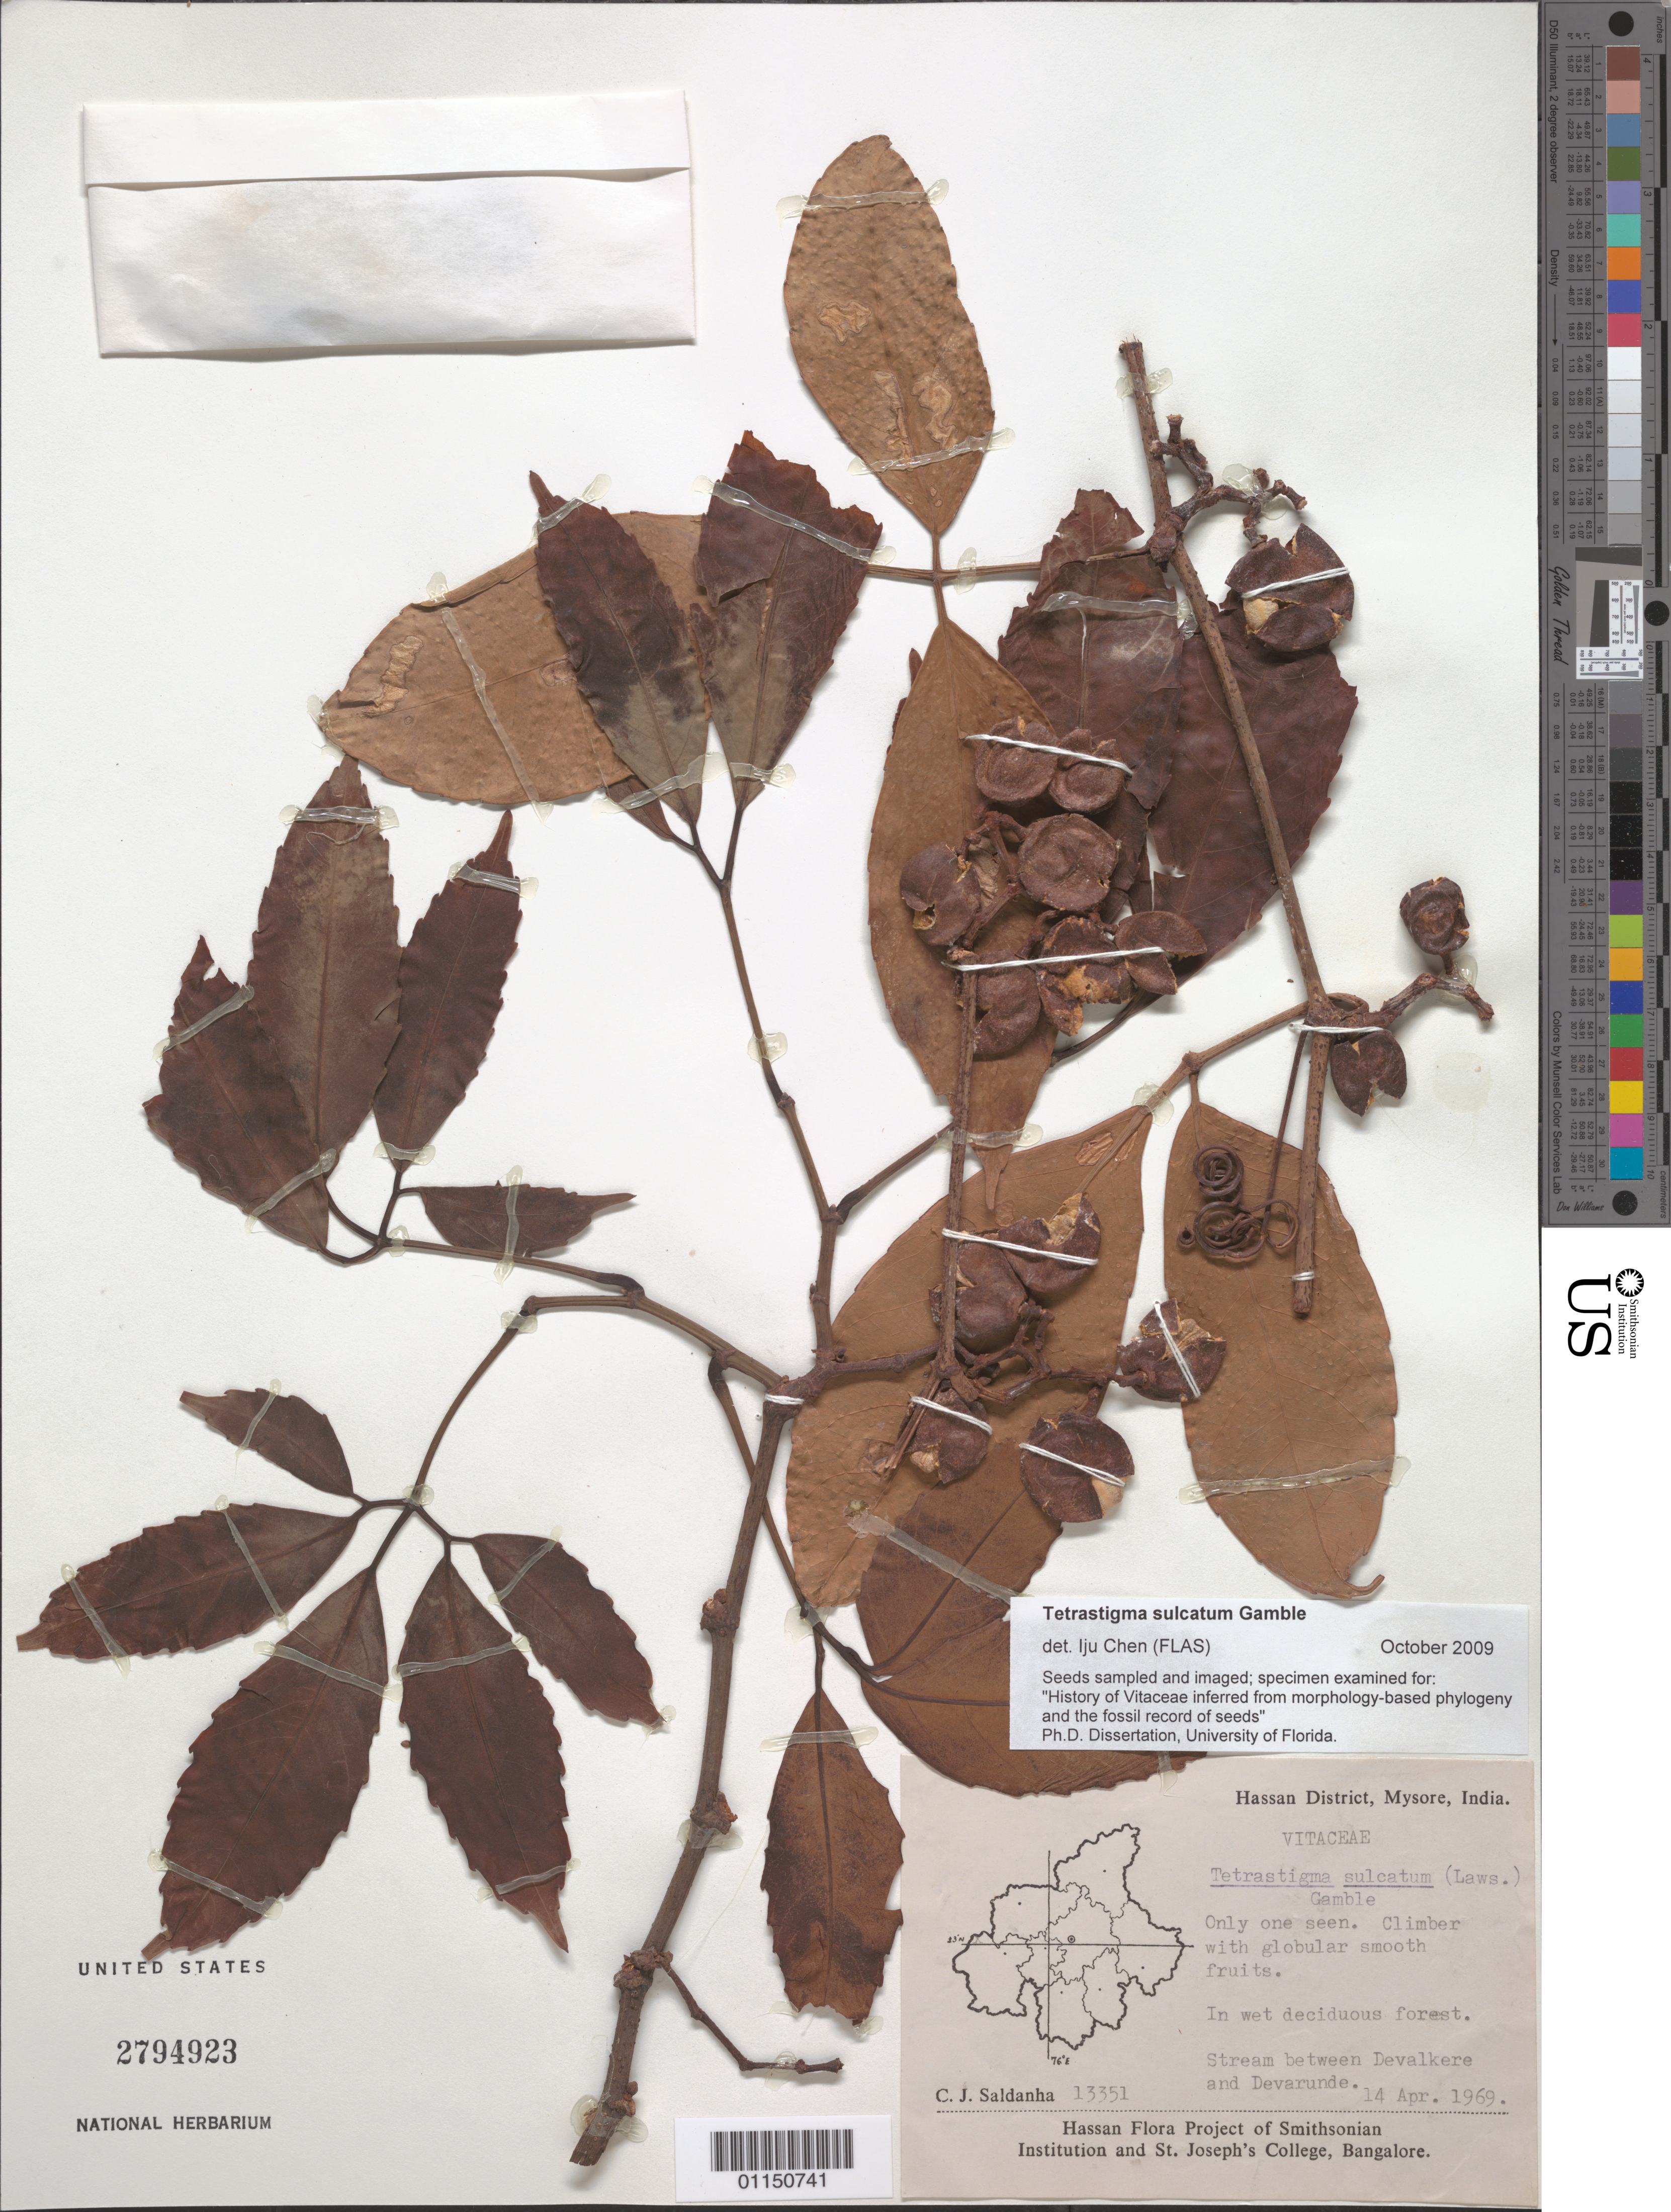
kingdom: Plantae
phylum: Tracheophyta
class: Magnoliopsida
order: Vitales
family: Vitaceae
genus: Tetrastigma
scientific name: Tetrastigma sulcatum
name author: (P. Lawson) Gamble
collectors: C. J. Saldanha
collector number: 13351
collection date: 1969-04-14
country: India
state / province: Karnataka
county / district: Mysore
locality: Stream between Devalkere and Devarunde.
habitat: Only one seen. Climber in wet deciduous forest.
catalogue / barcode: US 2794923